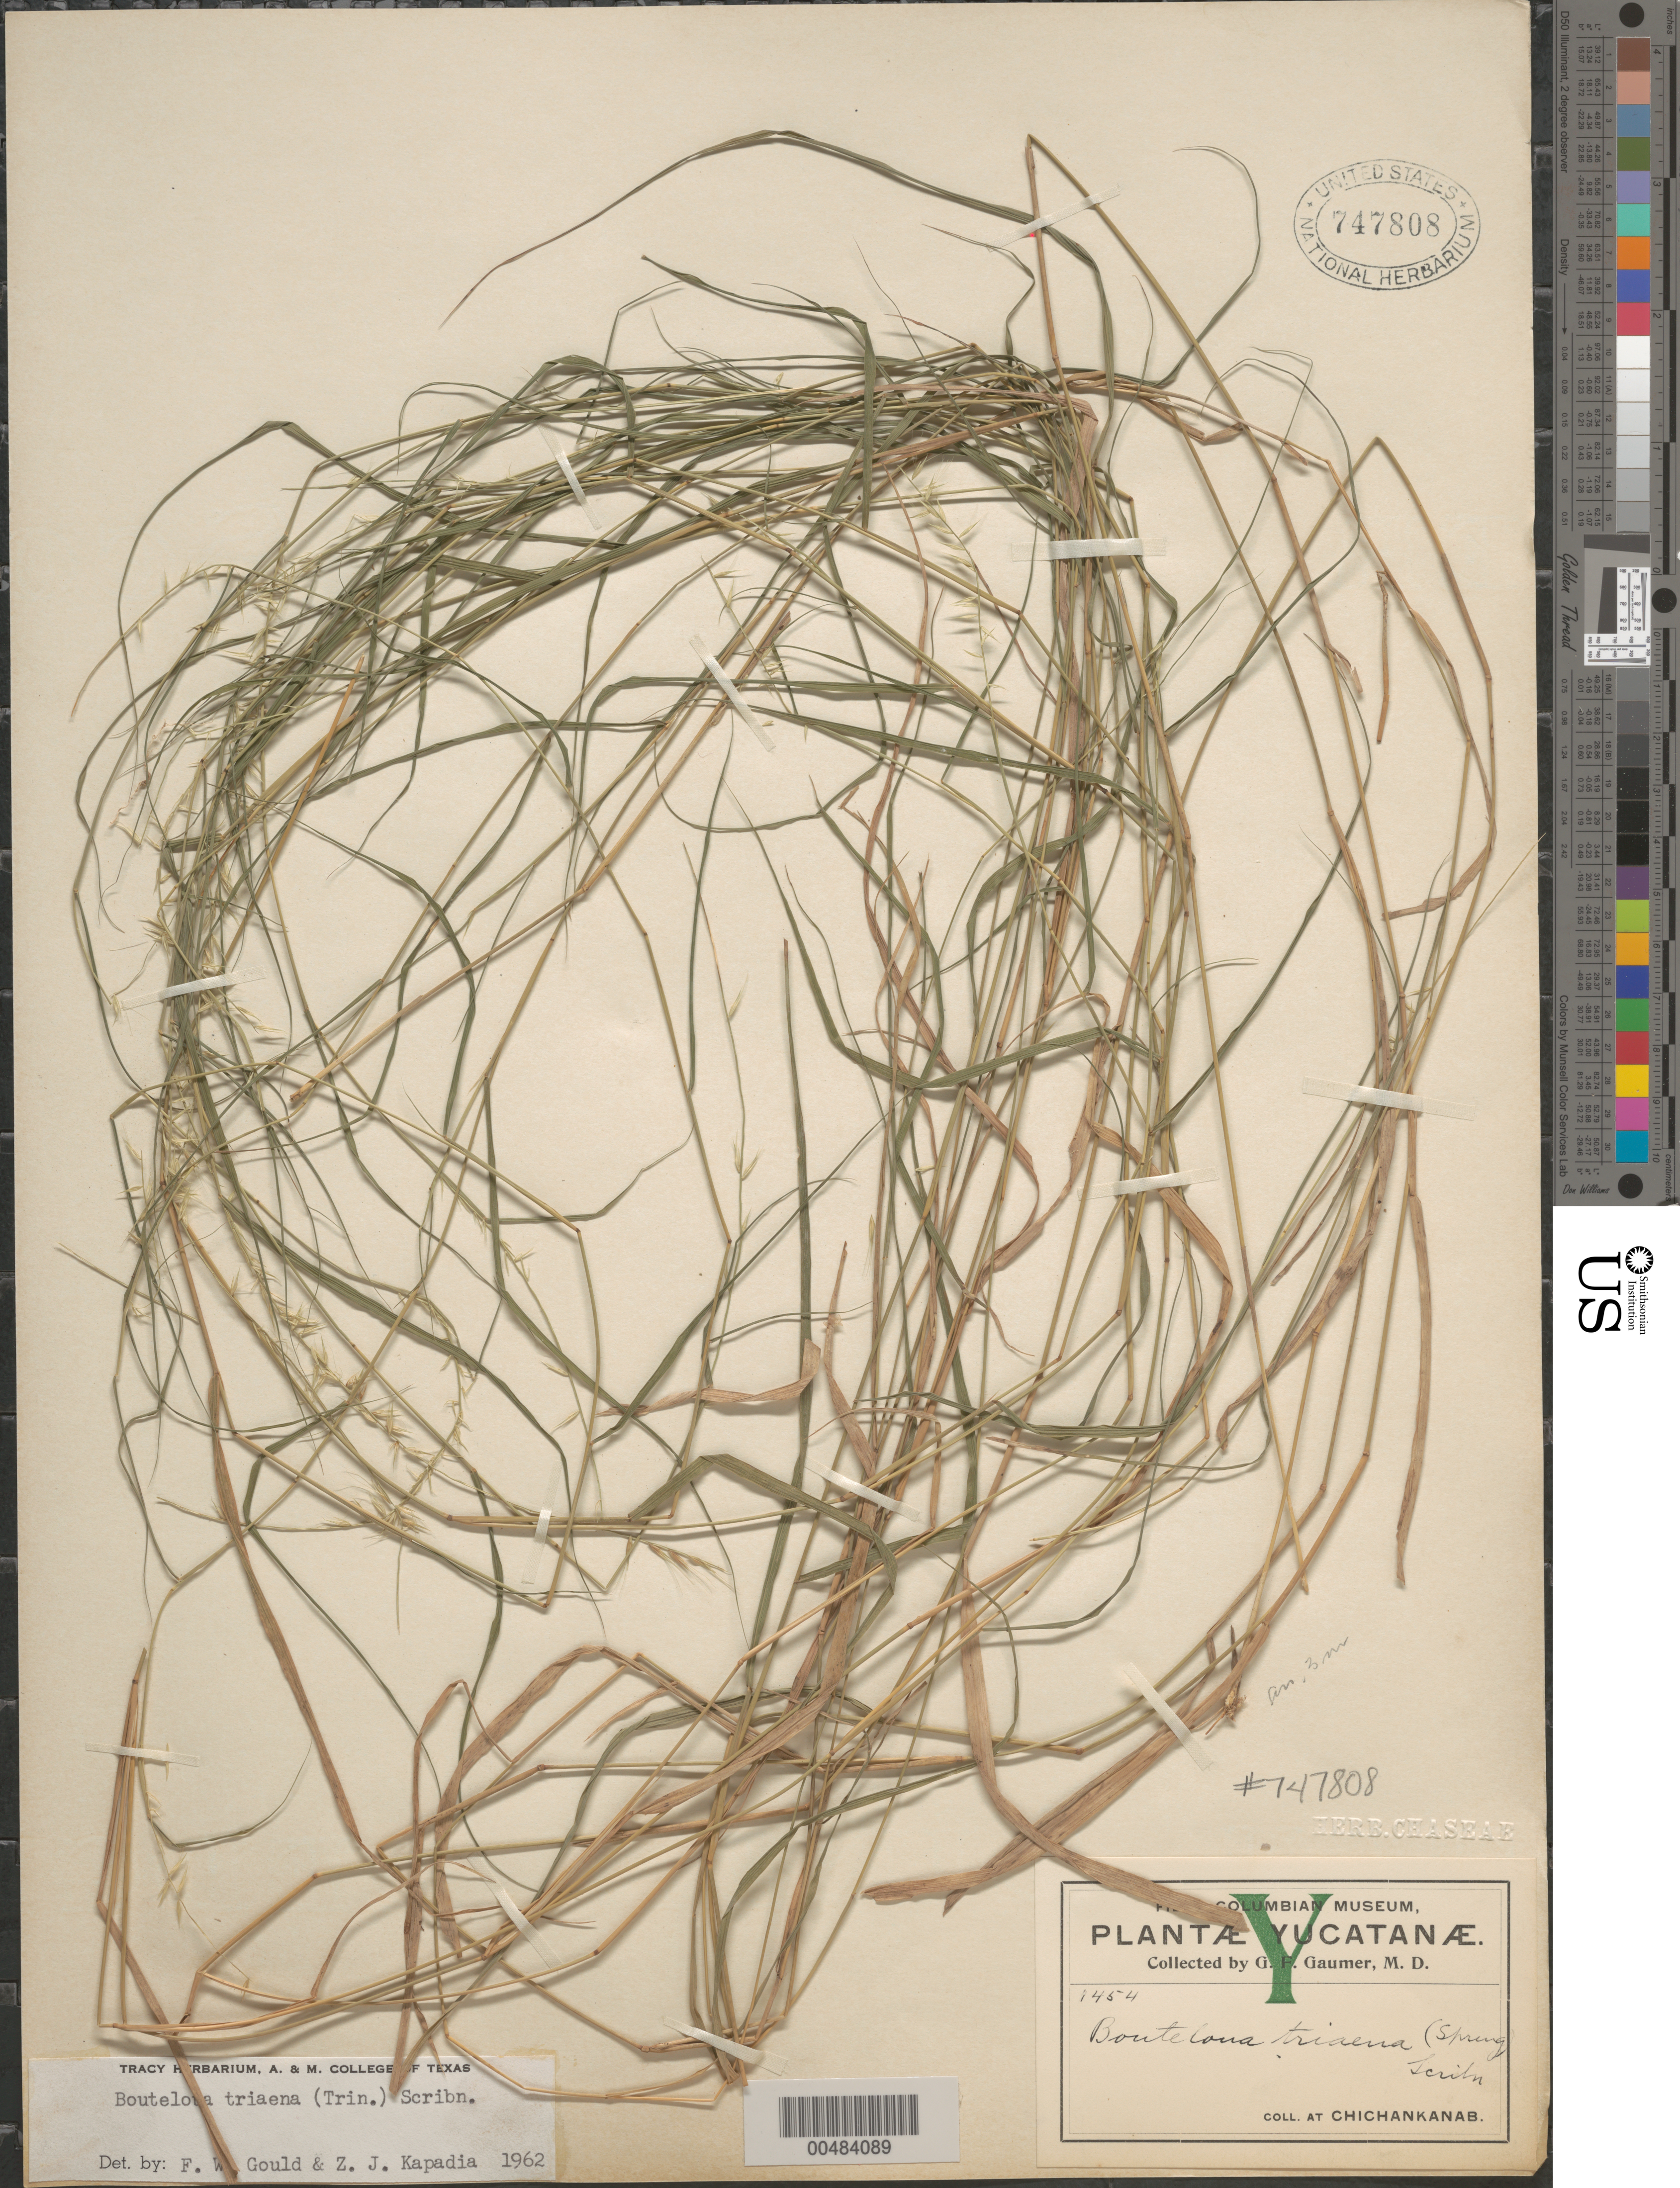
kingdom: Plantae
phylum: Tracheophyta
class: Liliopsida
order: Poales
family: Poaceae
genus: Bouteloua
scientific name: Bouteloua triaena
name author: (Trin. ex Spreng.) Scribn.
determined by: Gould, F. W.; Kapadia, Zarir J.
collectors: G. F. Gaumer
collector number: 1454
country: Mexico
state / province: Yucatan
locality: At Chichankanab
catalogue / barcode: US 747808